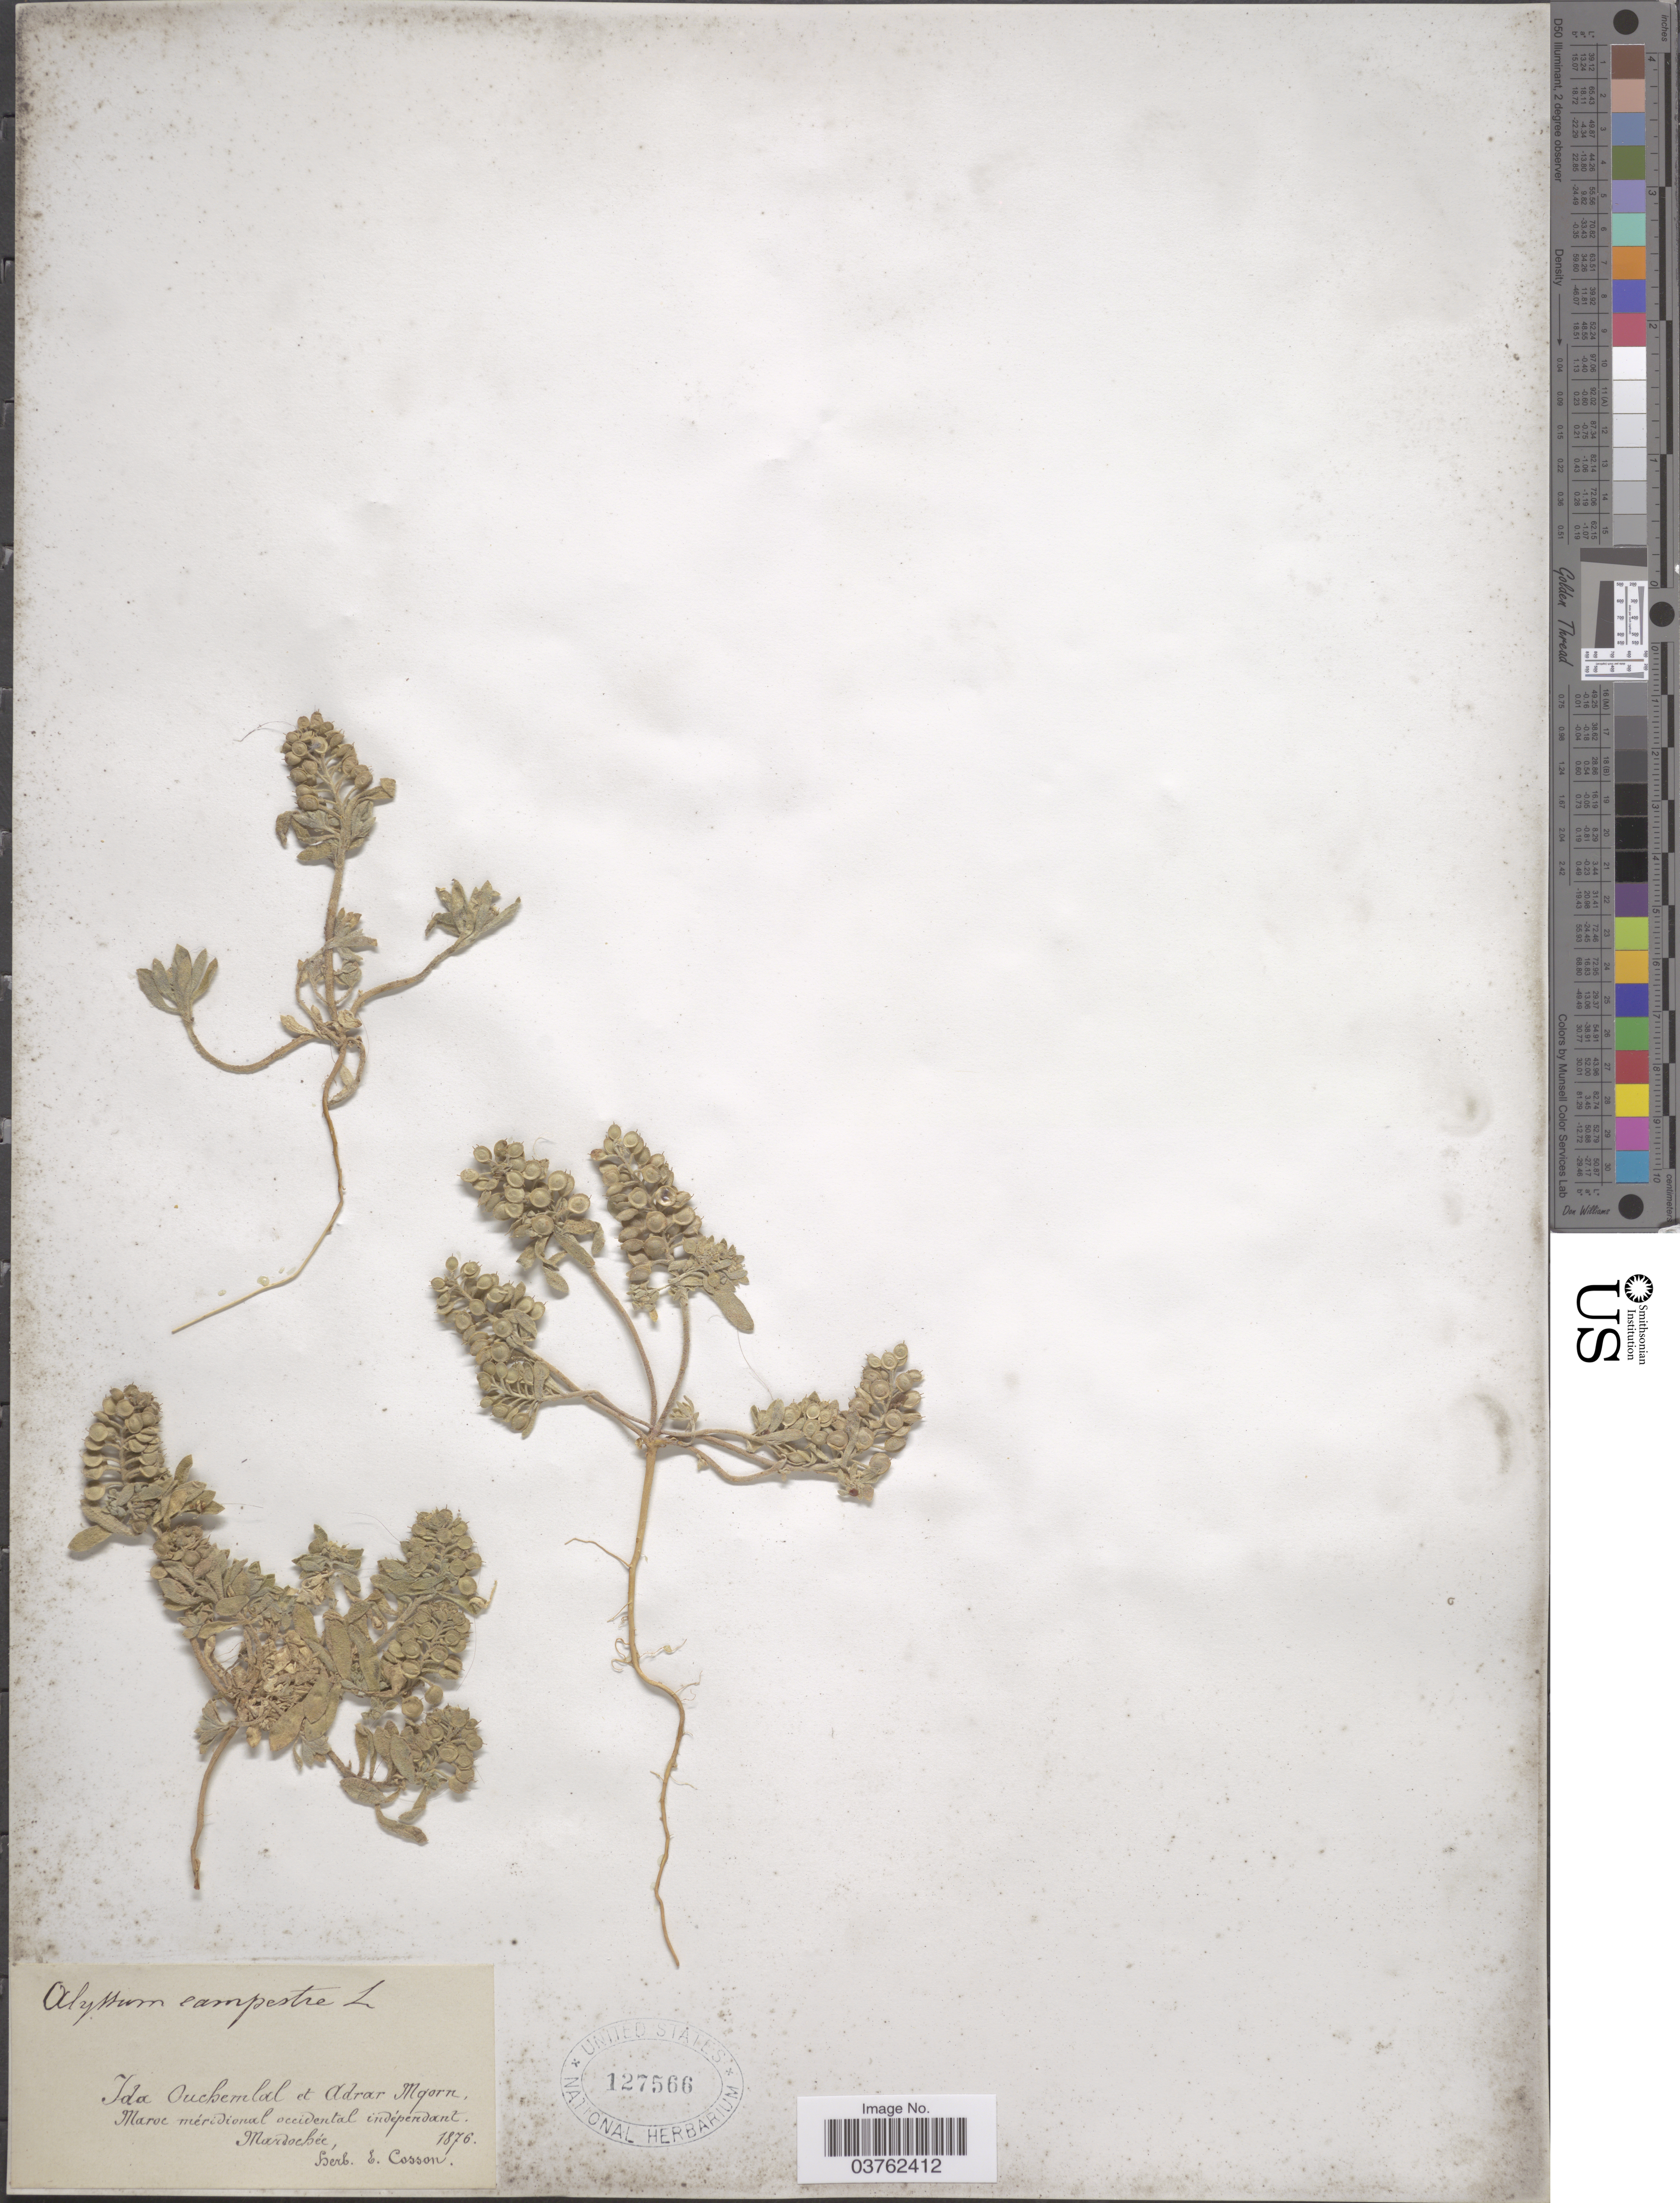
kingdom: Plantae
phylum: Tracheophyta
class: Magnoliopsida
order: Brassicales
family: Brassicaceae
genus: Alyssum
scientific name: Alyssum campestre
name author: (L.) L.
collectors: ex herb. Cosson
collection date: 1876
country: Morocco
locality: Ida Ouchemlal et Adrar Mqorn, Maroc méridional occidental indépendant. Mardochée.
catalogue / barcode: US 127566